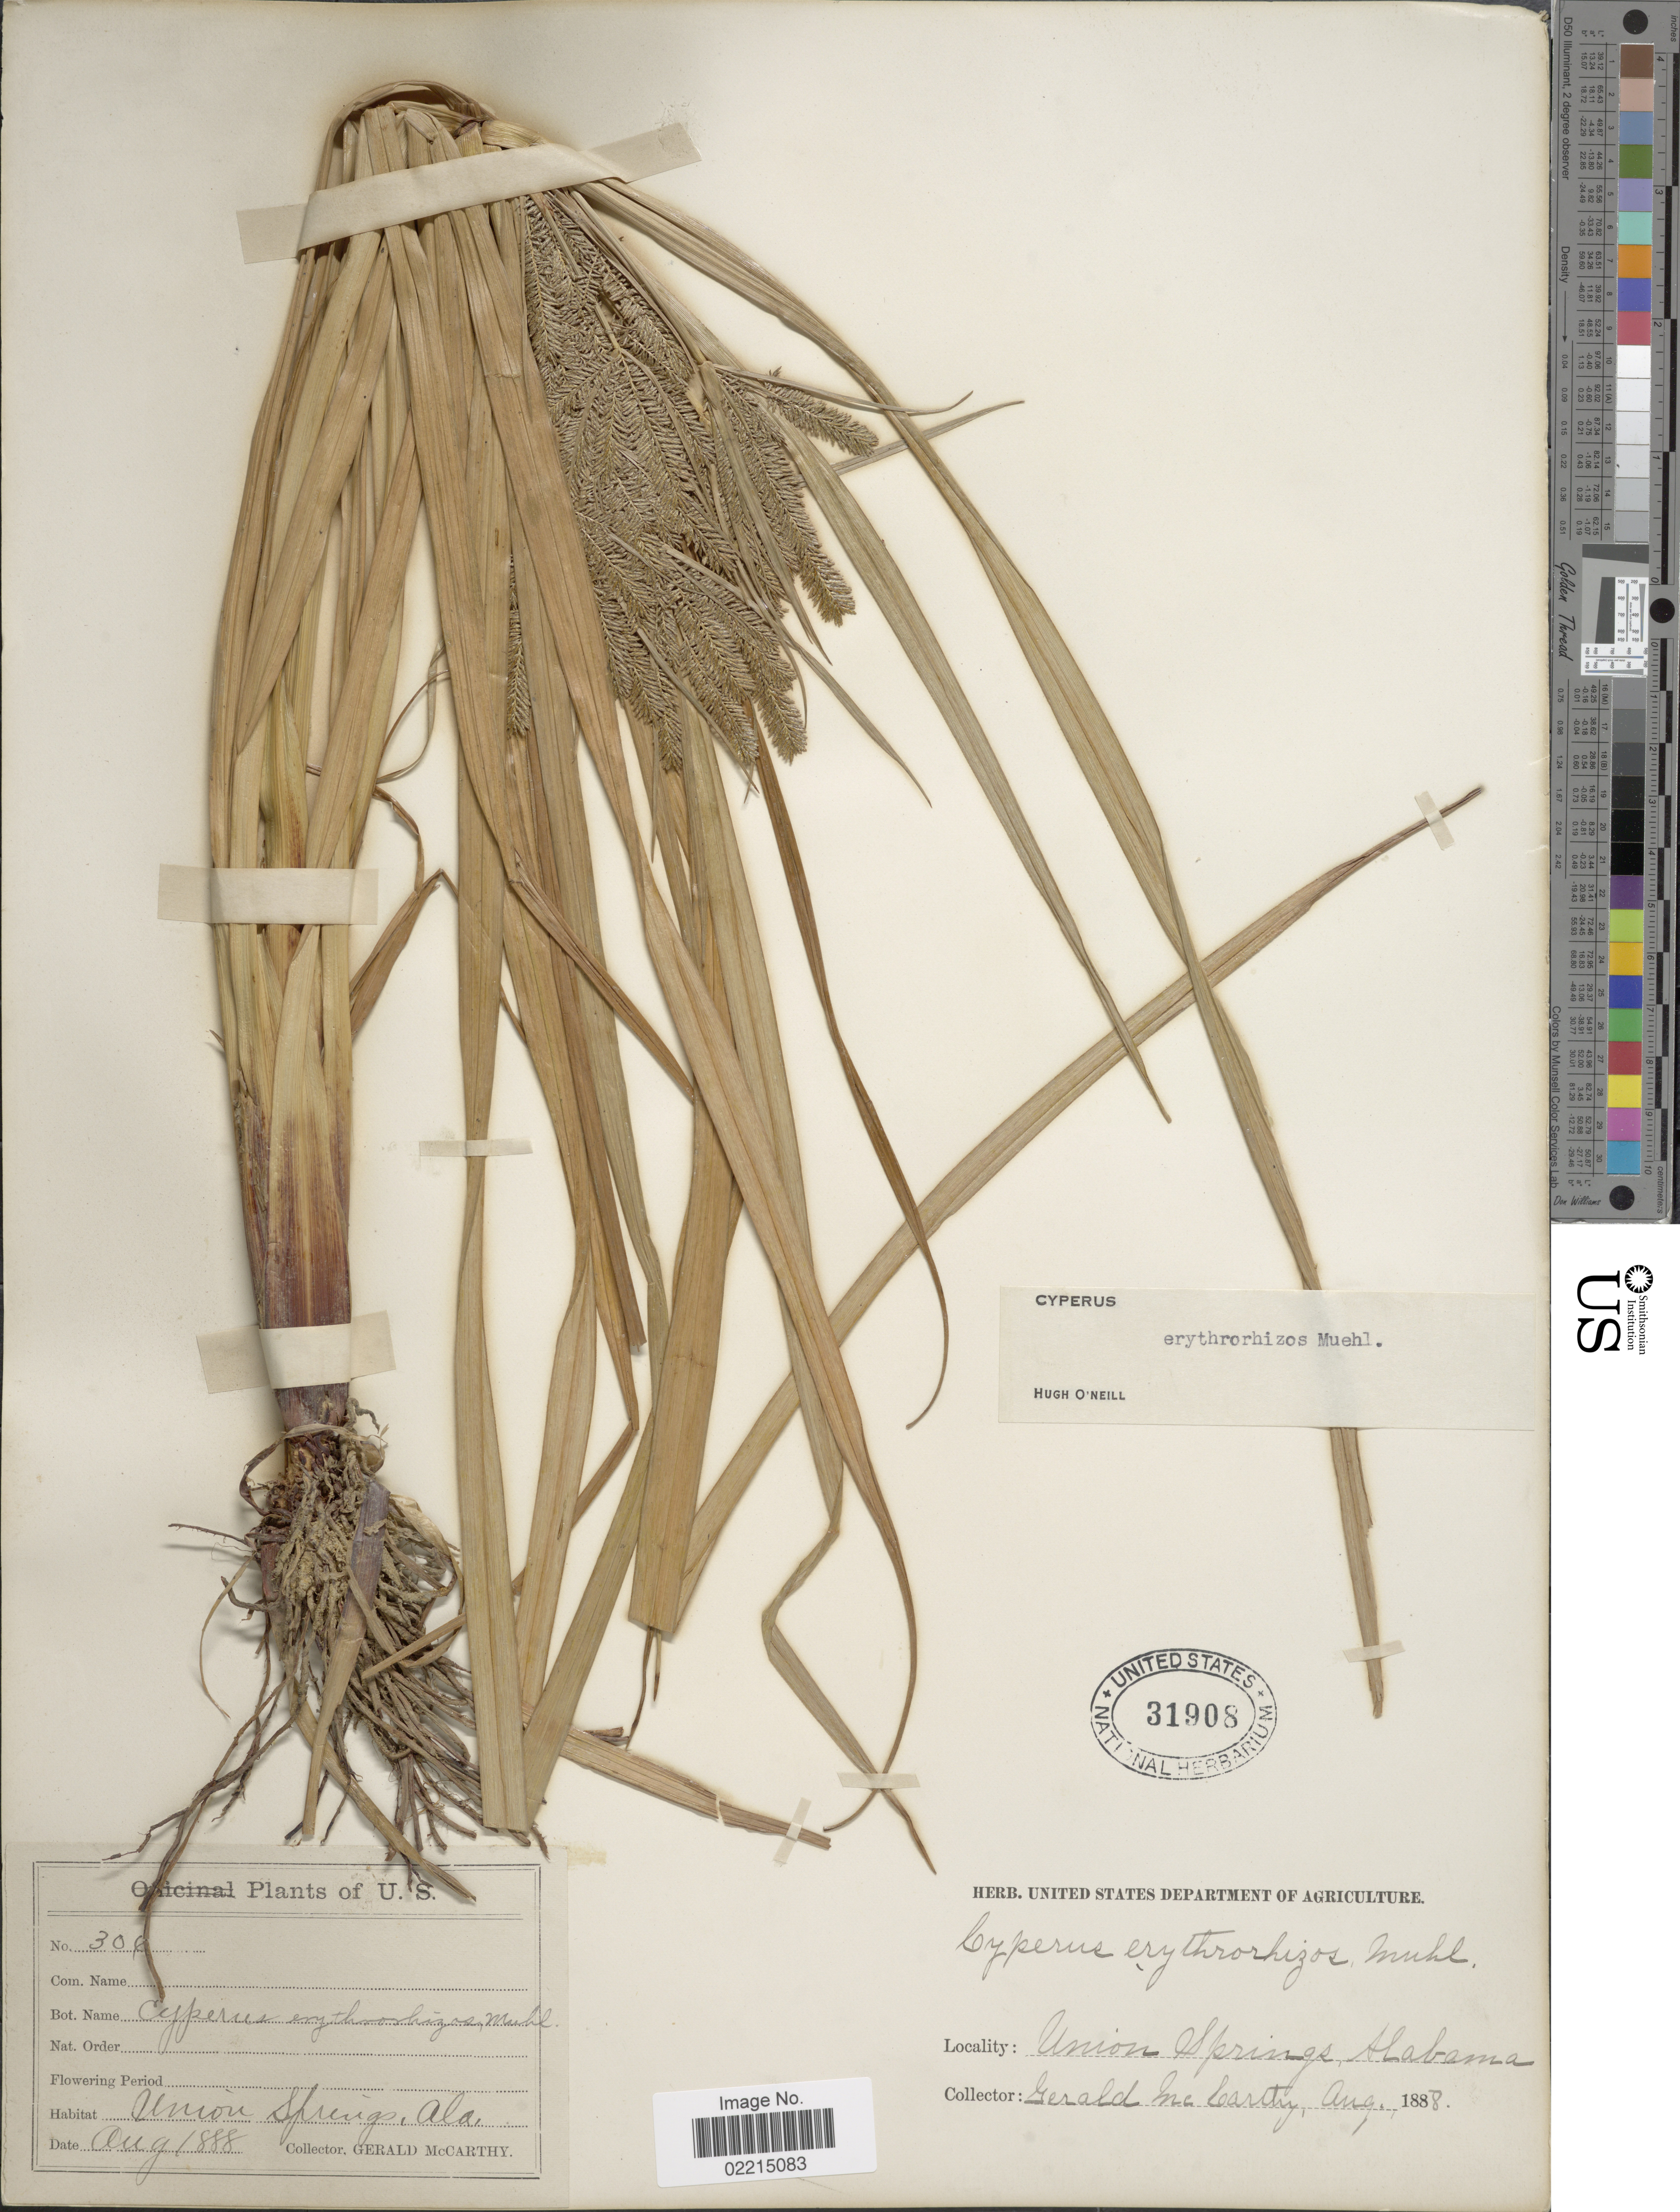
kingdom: Plantae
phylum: Tracheophyta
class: Liliopsida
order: Poales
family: Cyperaceae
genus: Cyperus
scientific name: Cyperus erythrorhizos Muhl.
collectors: G. McCarthy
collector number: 30e*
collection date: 1888-08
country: United States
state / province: Alabama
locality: Union Springs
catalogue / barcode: US 31908